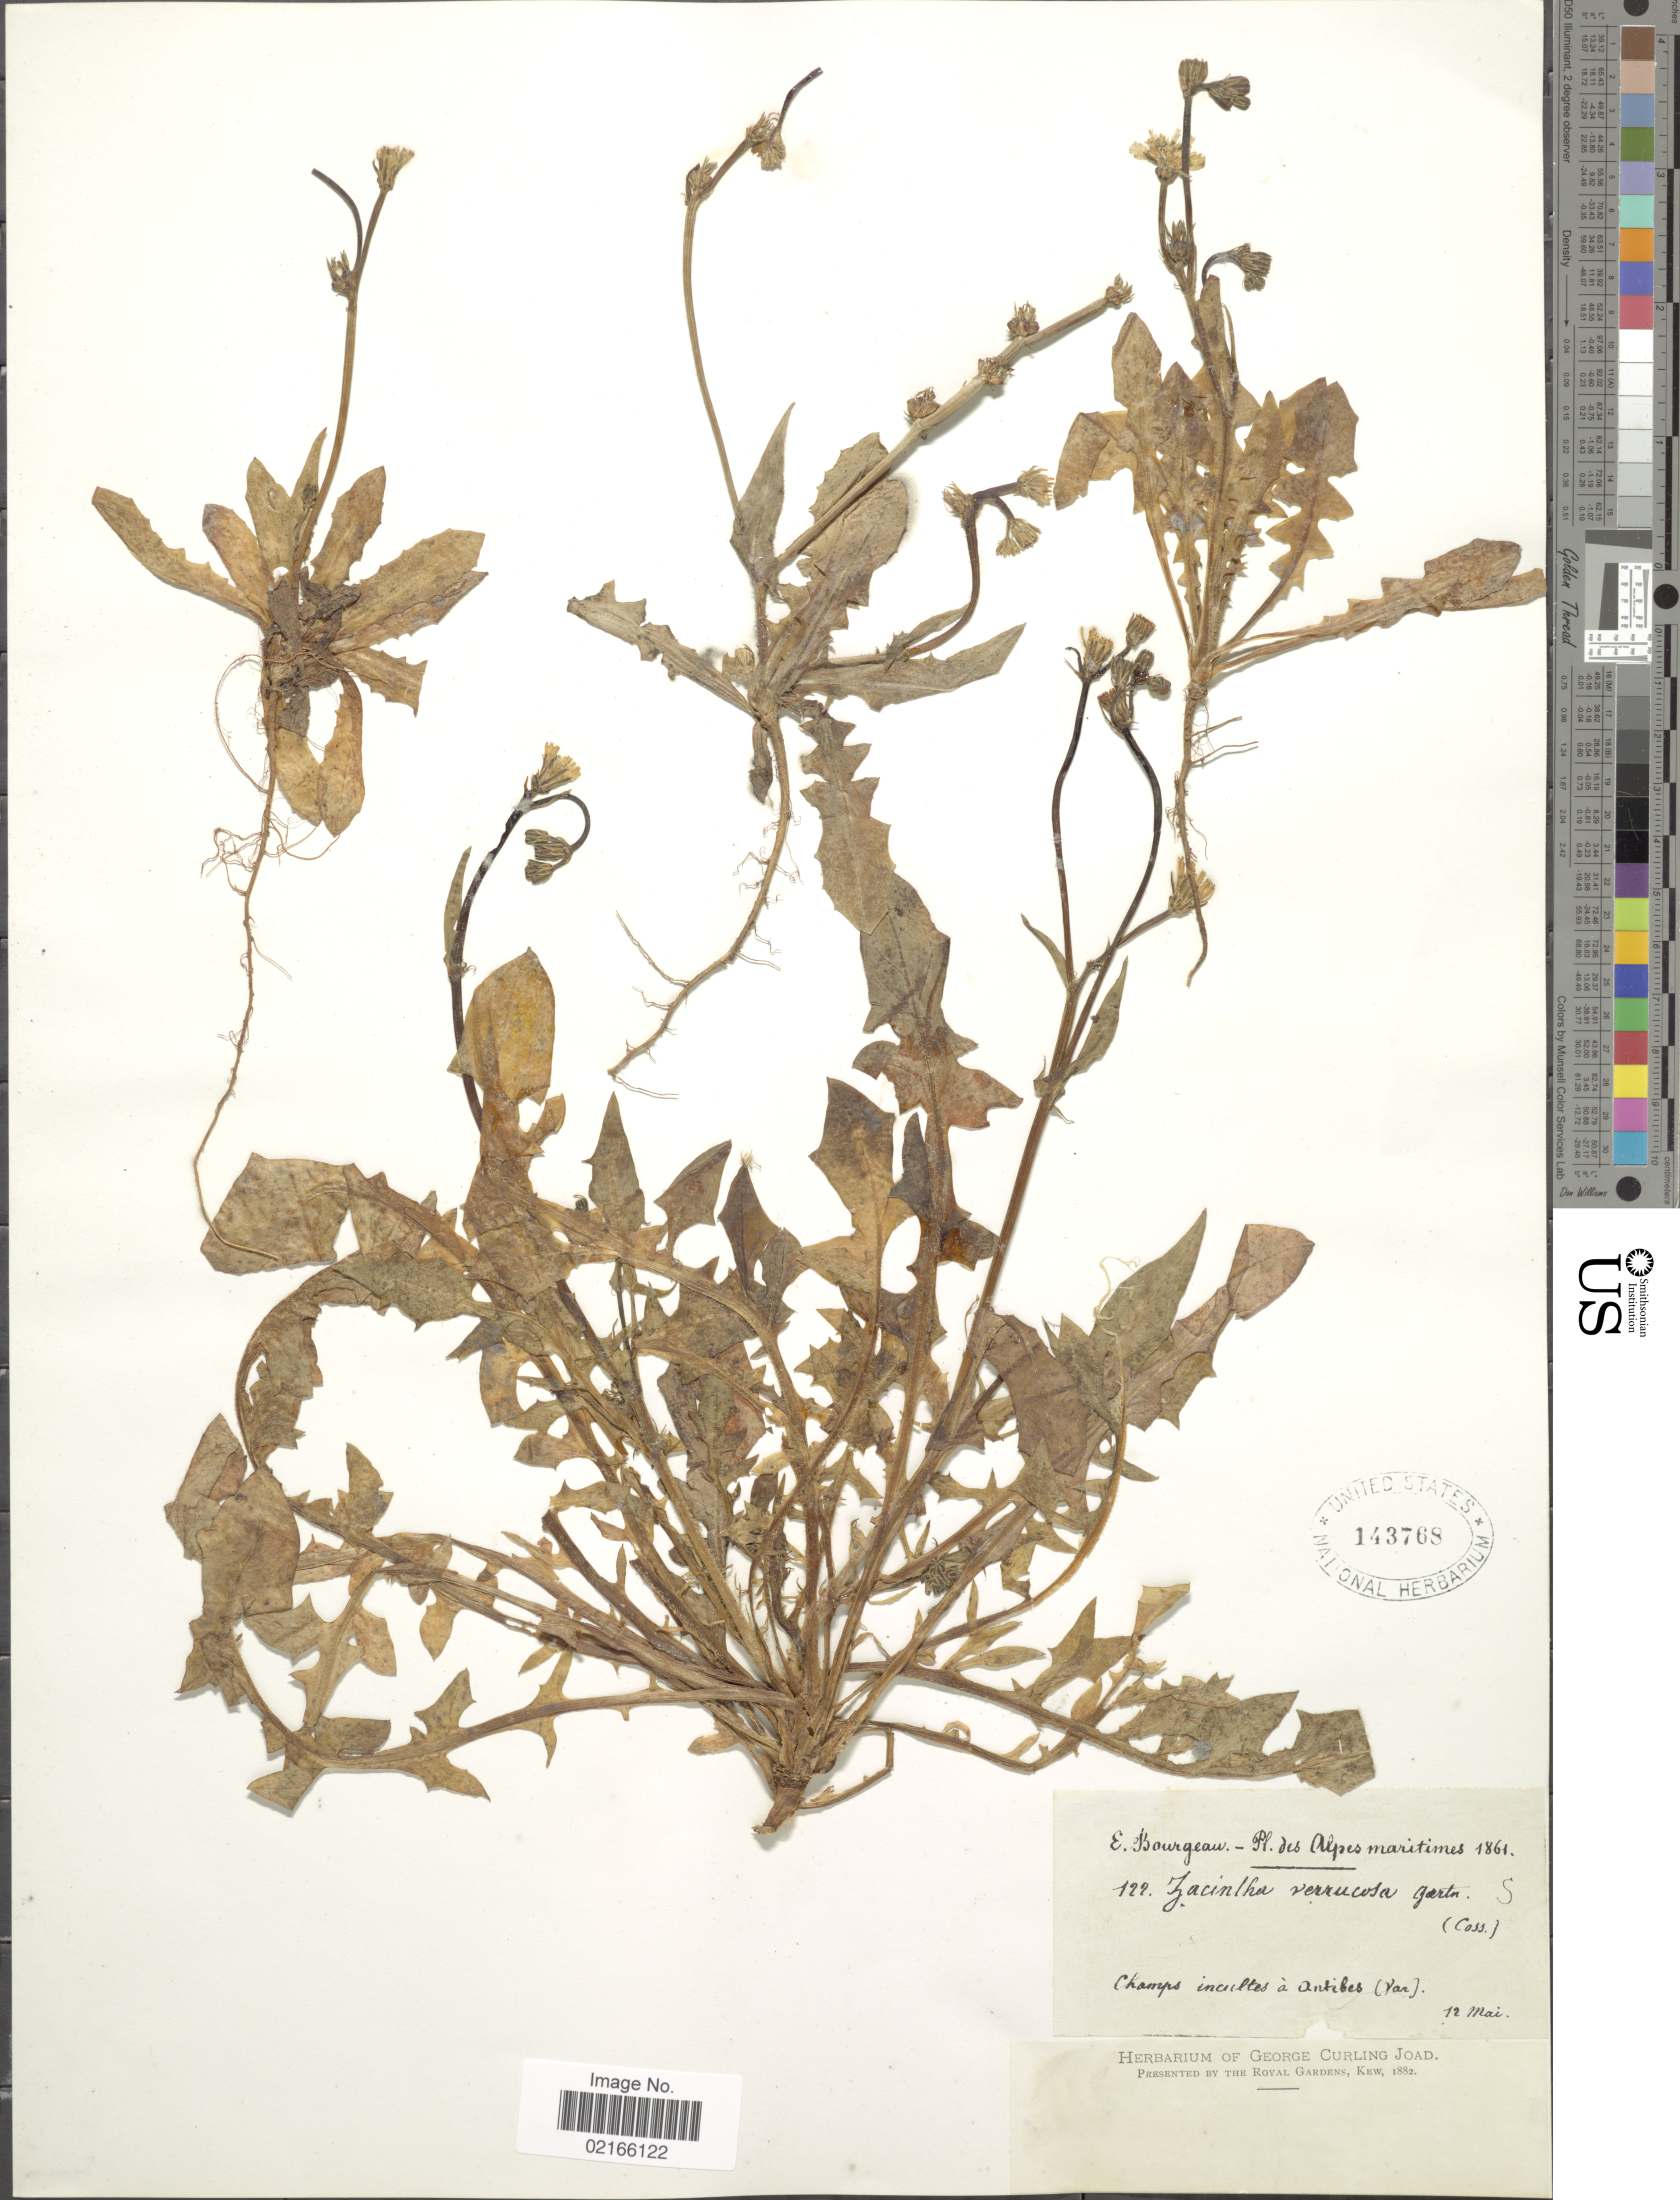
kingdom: Plantae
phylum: Tracheophyta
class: Magnoliopsida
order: Asterales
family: Asteraceae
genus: Crepis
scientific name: Crepis zacintha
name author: (L.) Loisel.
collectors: E. Bourgeau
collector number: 122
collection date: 1861-05-12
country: France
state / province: Provence-Alpes-Côte d'Azur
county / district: Var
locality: Alpes maritimes, Champs incultis á Antibes (Var)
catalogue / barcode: US 143768